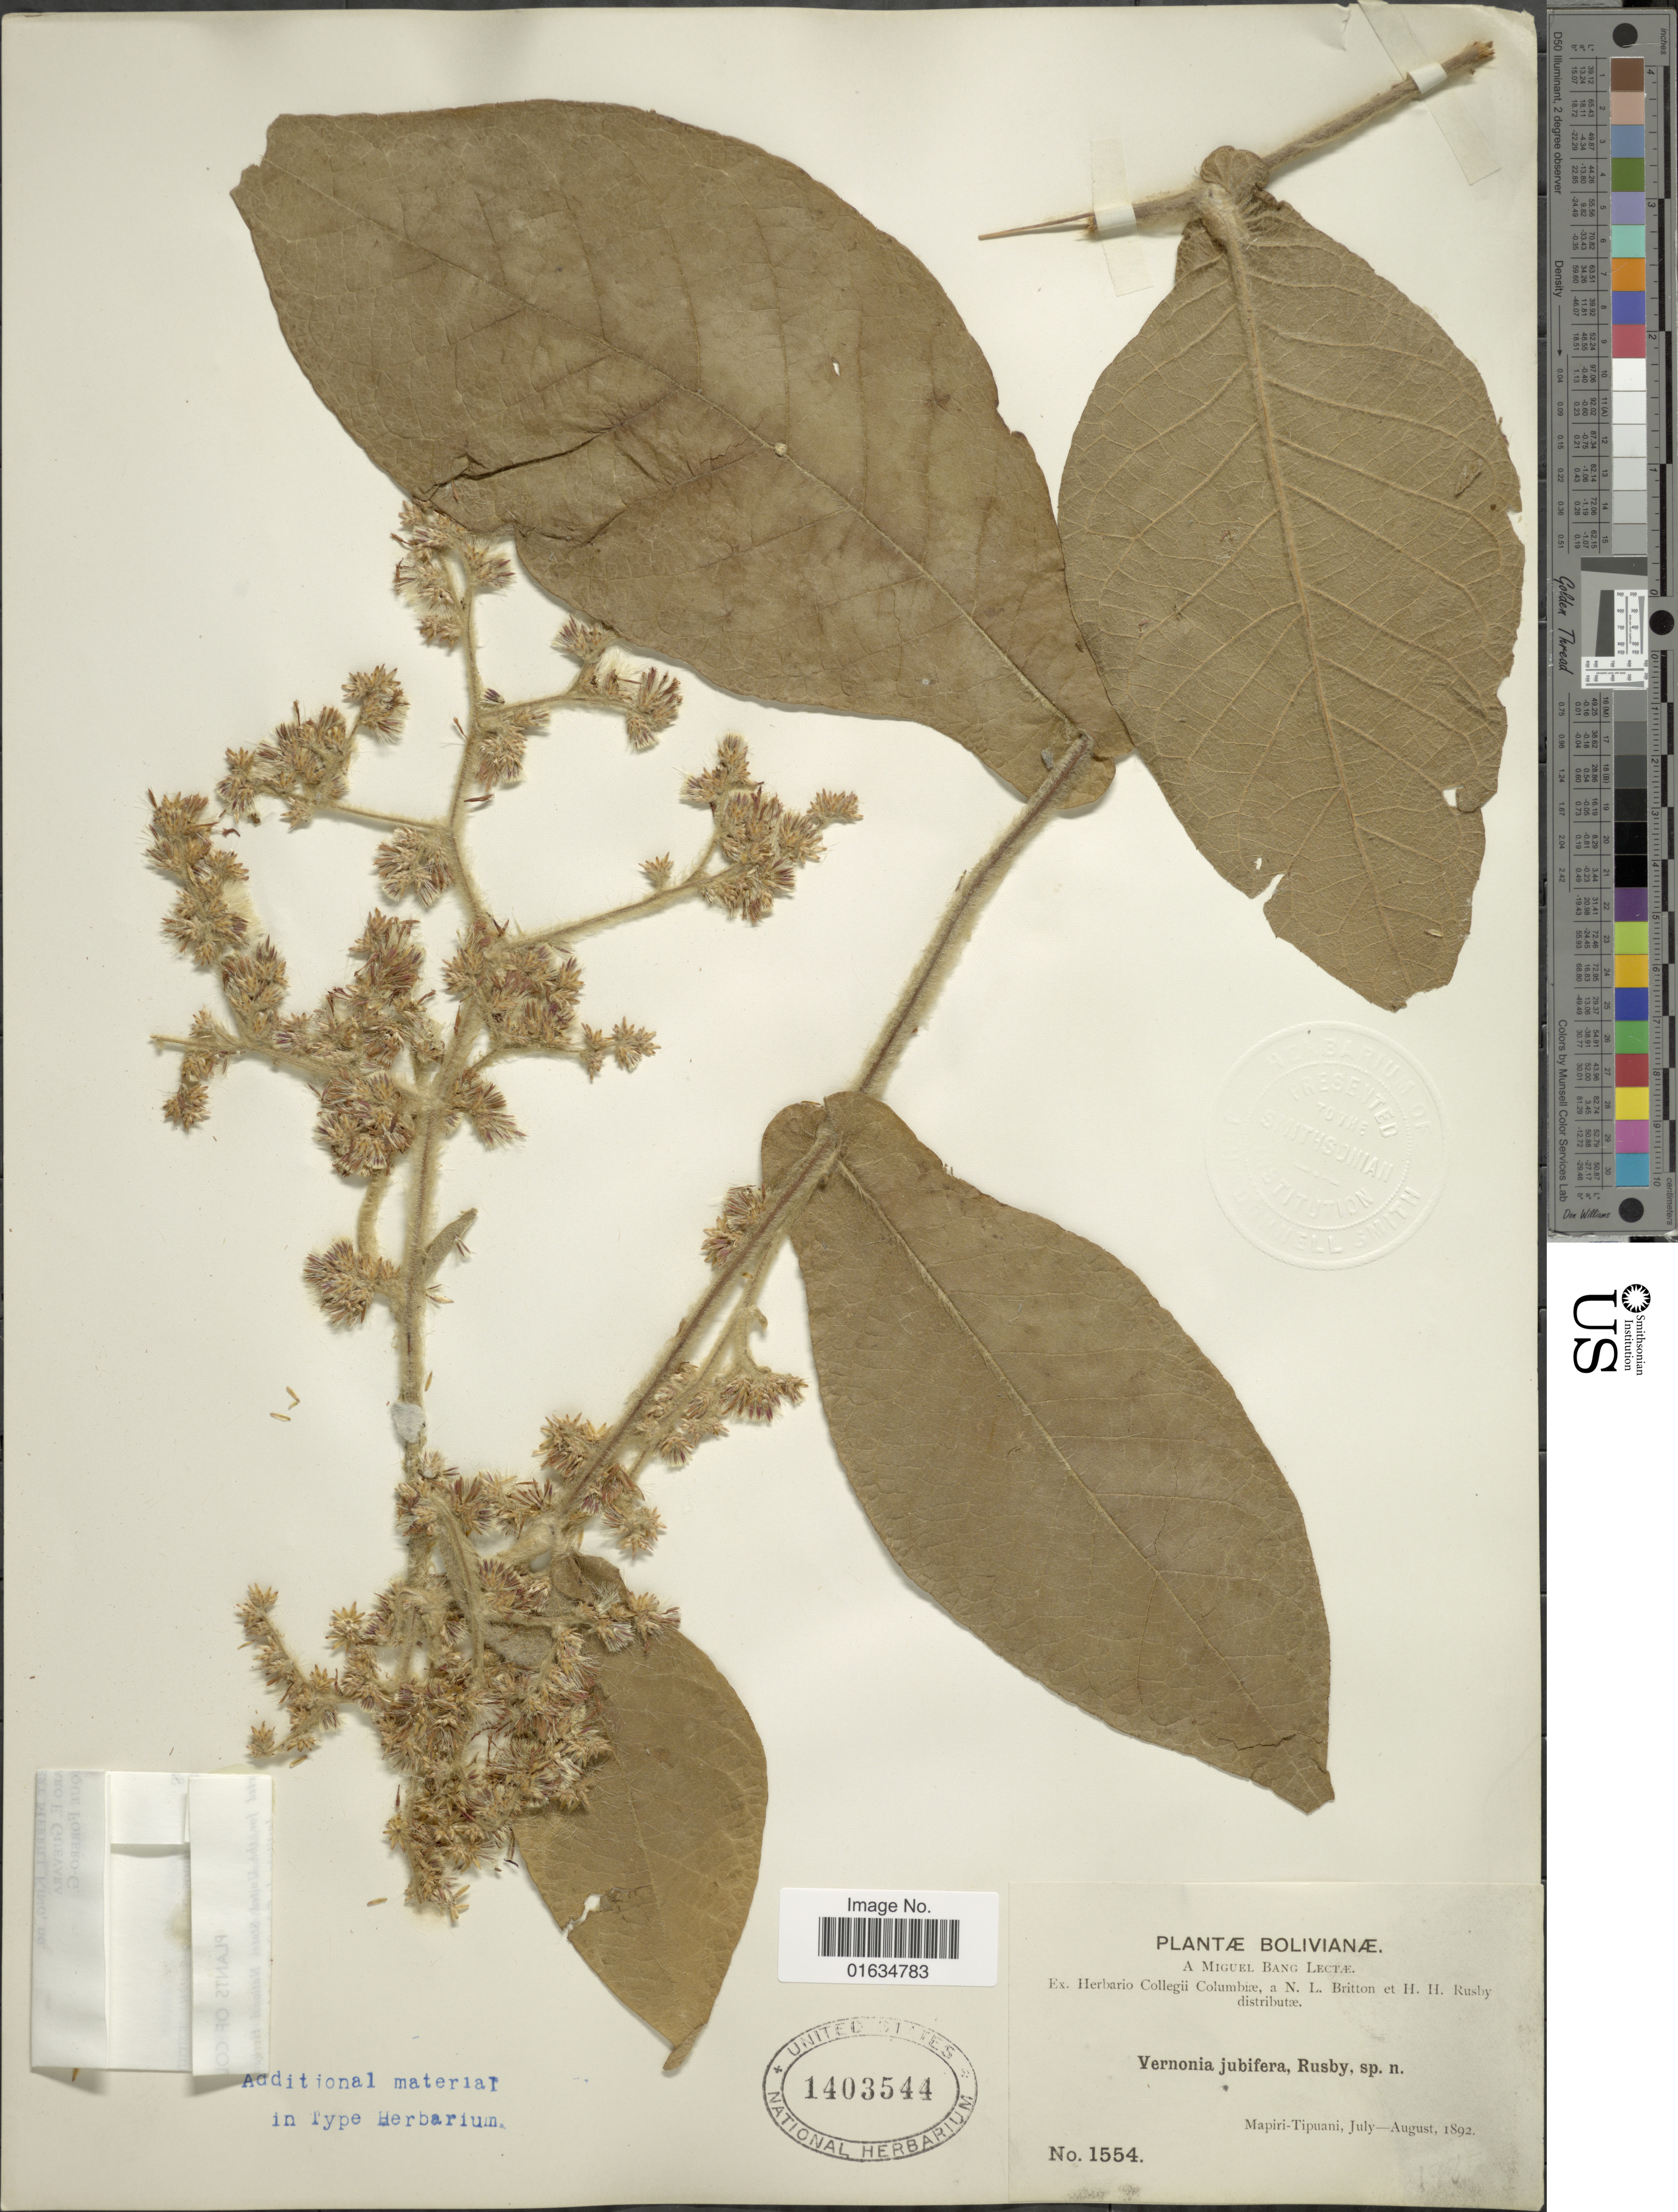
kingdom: Plantae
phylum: Tracheophyta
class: Magnoliopsida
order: Asterales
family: Asteraceae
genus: Critoniopsis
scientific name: Critoniopsis jubifera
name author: (Rusby) H. Rob.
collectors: M. Bang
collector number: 1554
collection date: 1892-07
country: Bolivia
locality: Mapiri-Tipuani.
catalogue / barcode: US 1403544